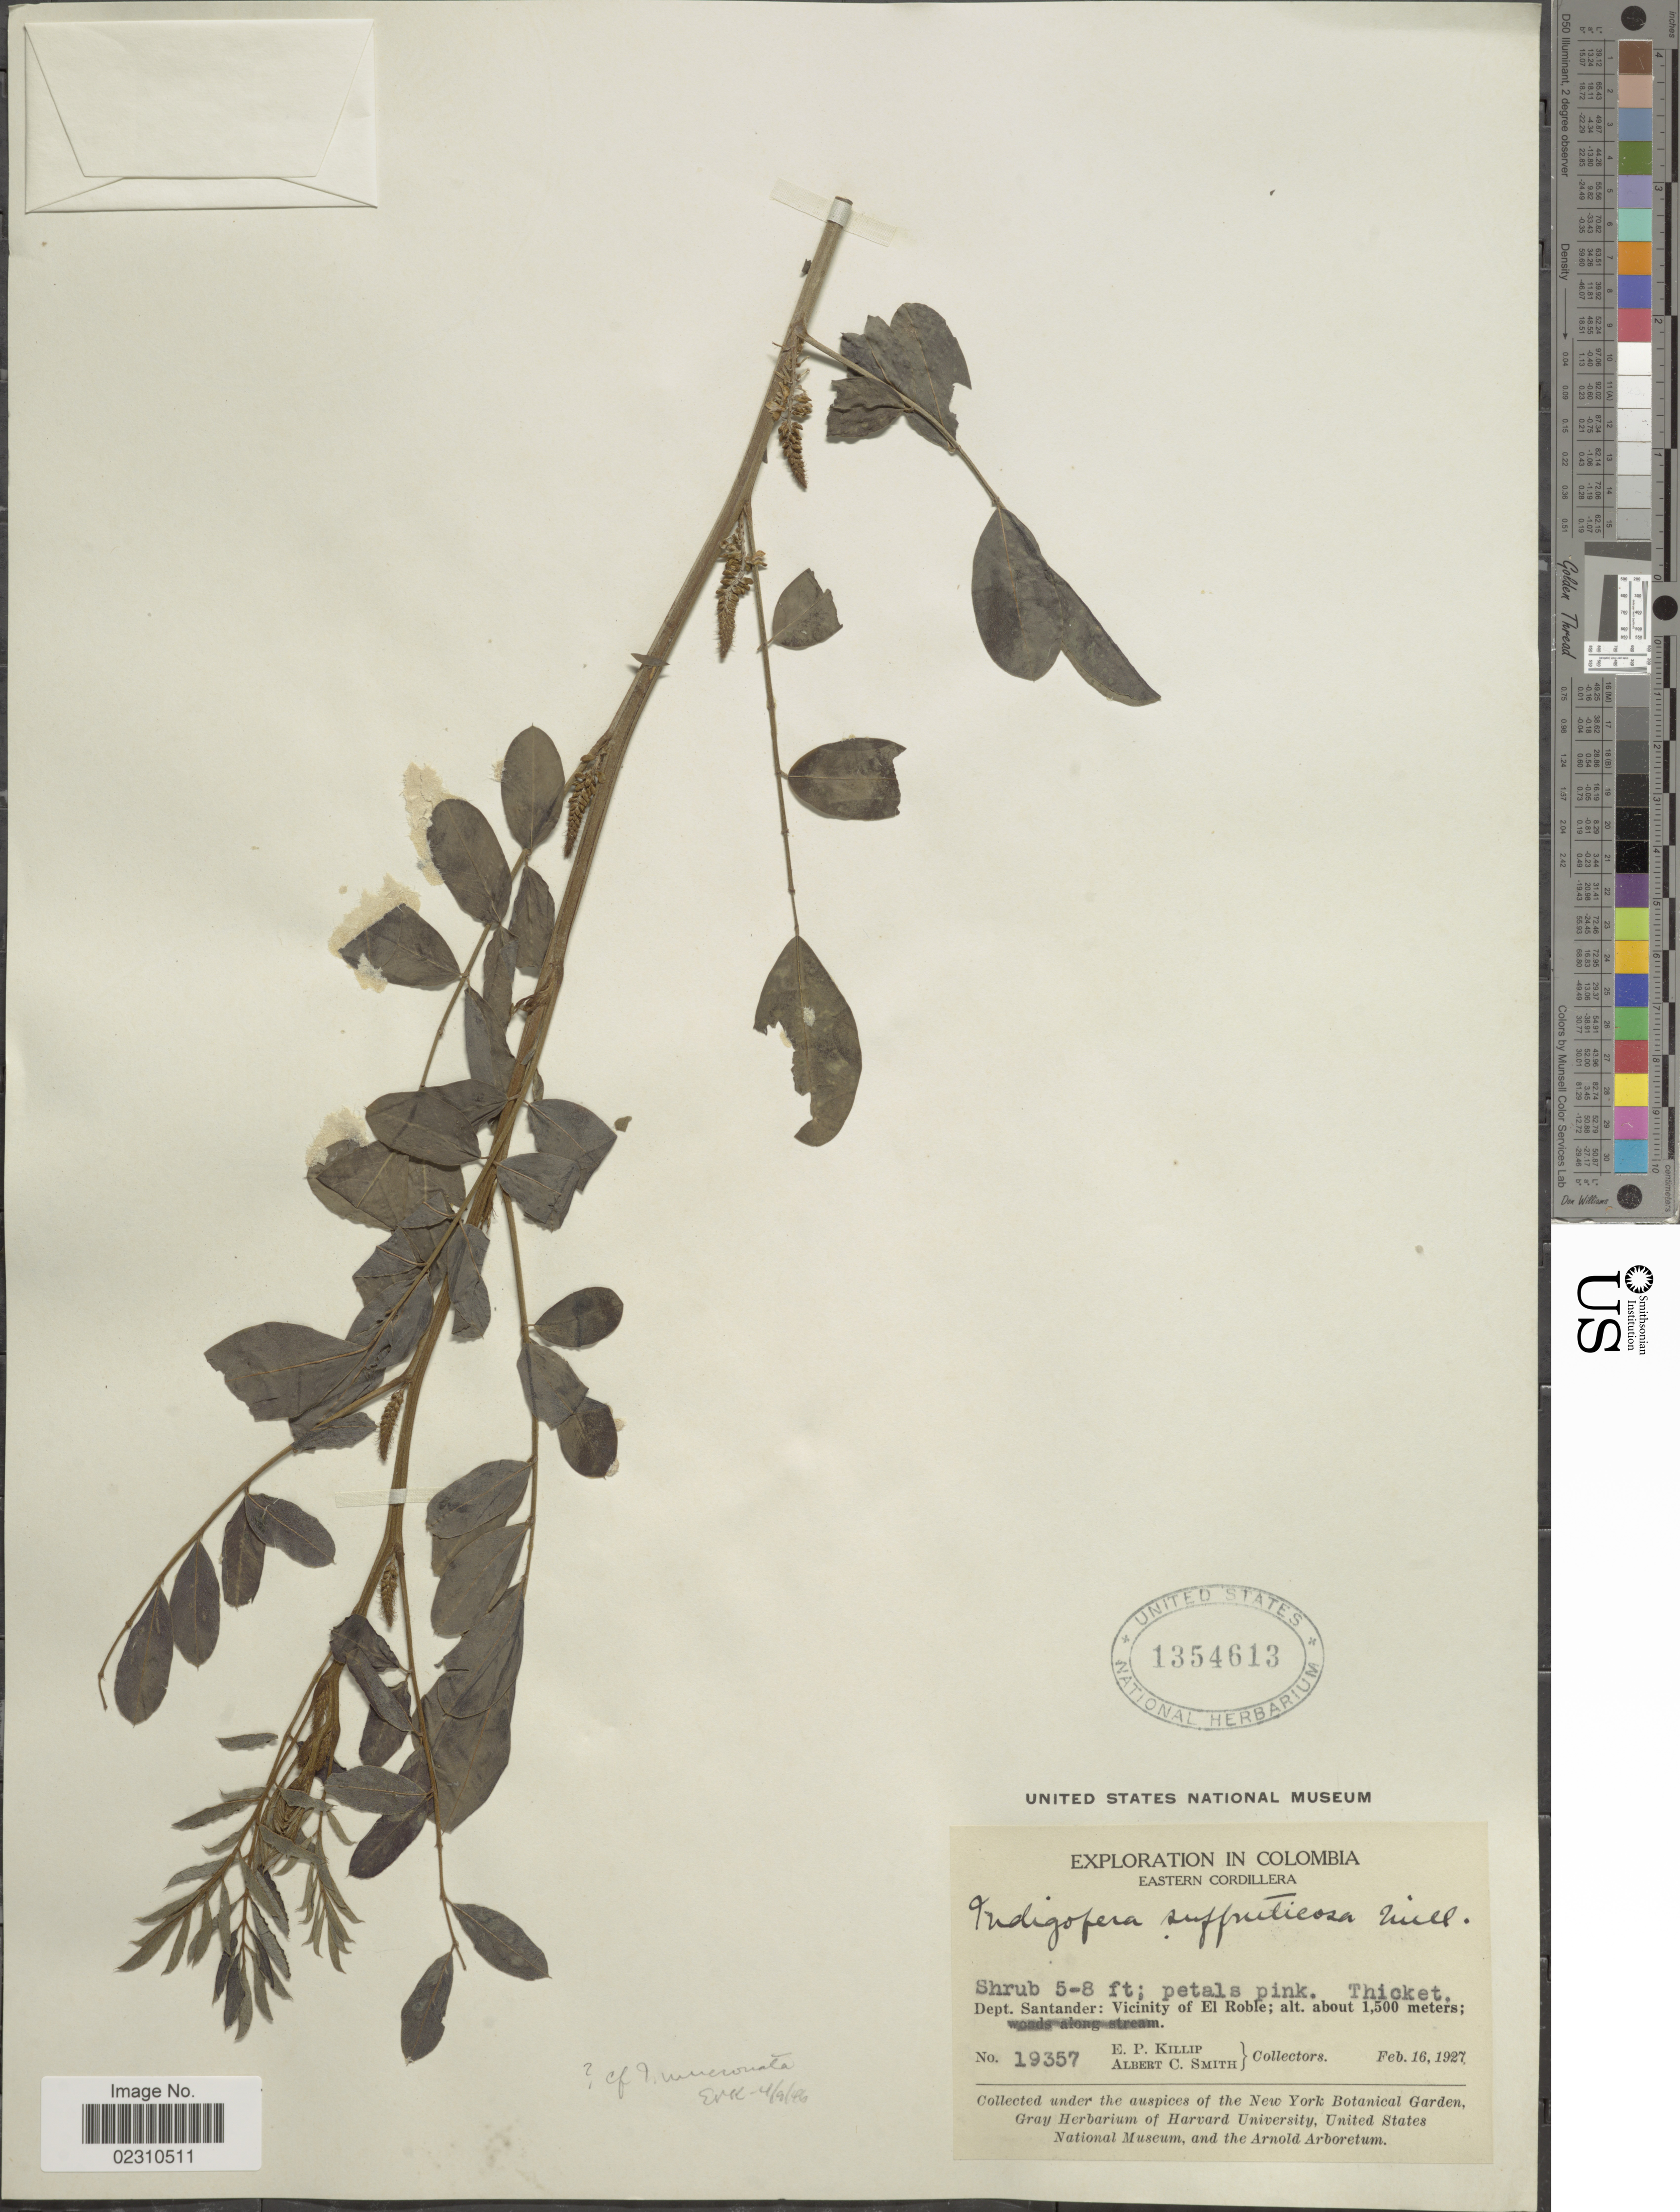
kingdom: Plantae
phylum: Tracheophyta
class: Magnoliopsida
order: Fabales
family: Fabaceae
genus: Indigofera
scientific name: Indigofera suffruticosa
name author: Mill.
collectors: E. P. Killip & A. C. Smith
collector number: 19357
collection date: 1927-02-16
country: Colombia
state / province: Santander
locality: Dept. Santander: Vicinity of El Roble.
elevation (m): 1500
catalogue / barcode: US 1354613